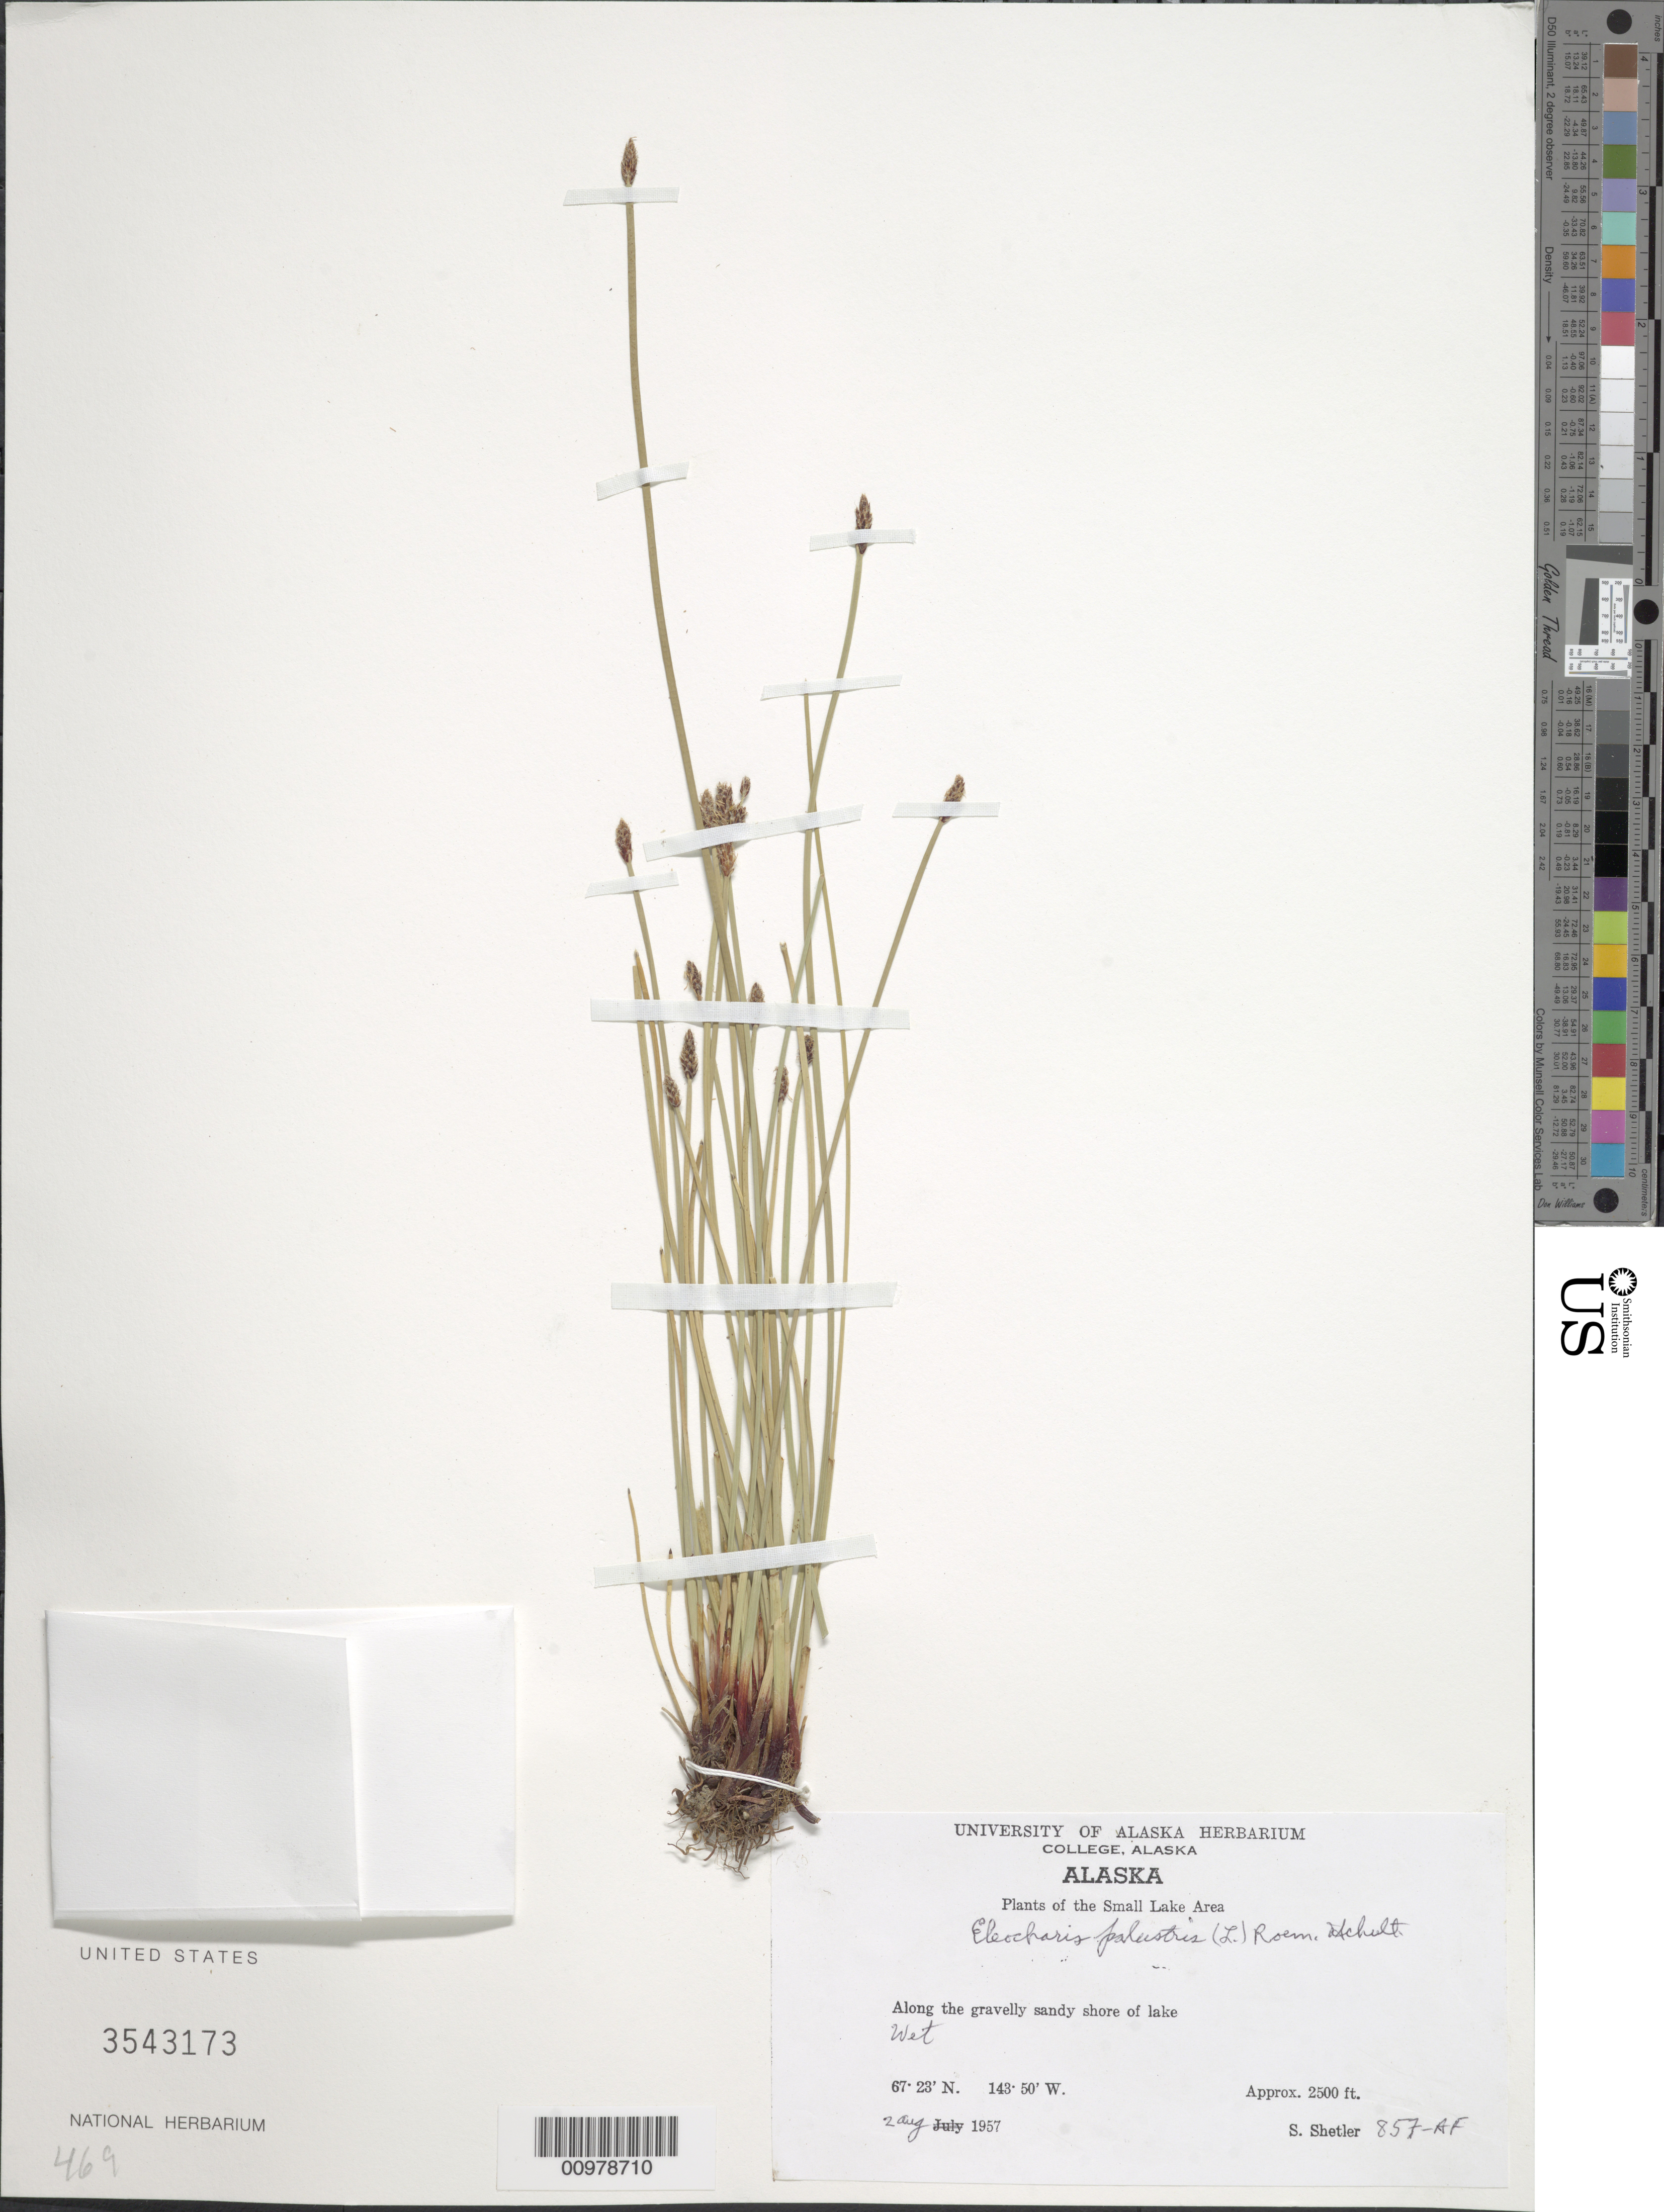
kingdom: Plantae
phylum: Tracheophyta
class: Liliopsida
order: Poales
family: Cyperaceae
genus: Eleocharis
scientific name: Eleocharis palustris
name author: (L.) Roem. & Schult.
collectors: S. Shetler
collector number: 857-AF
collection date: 1957-08-02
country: United States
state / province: Alaska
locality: Small Lake Area.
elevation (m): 762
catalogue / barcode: US 3543173